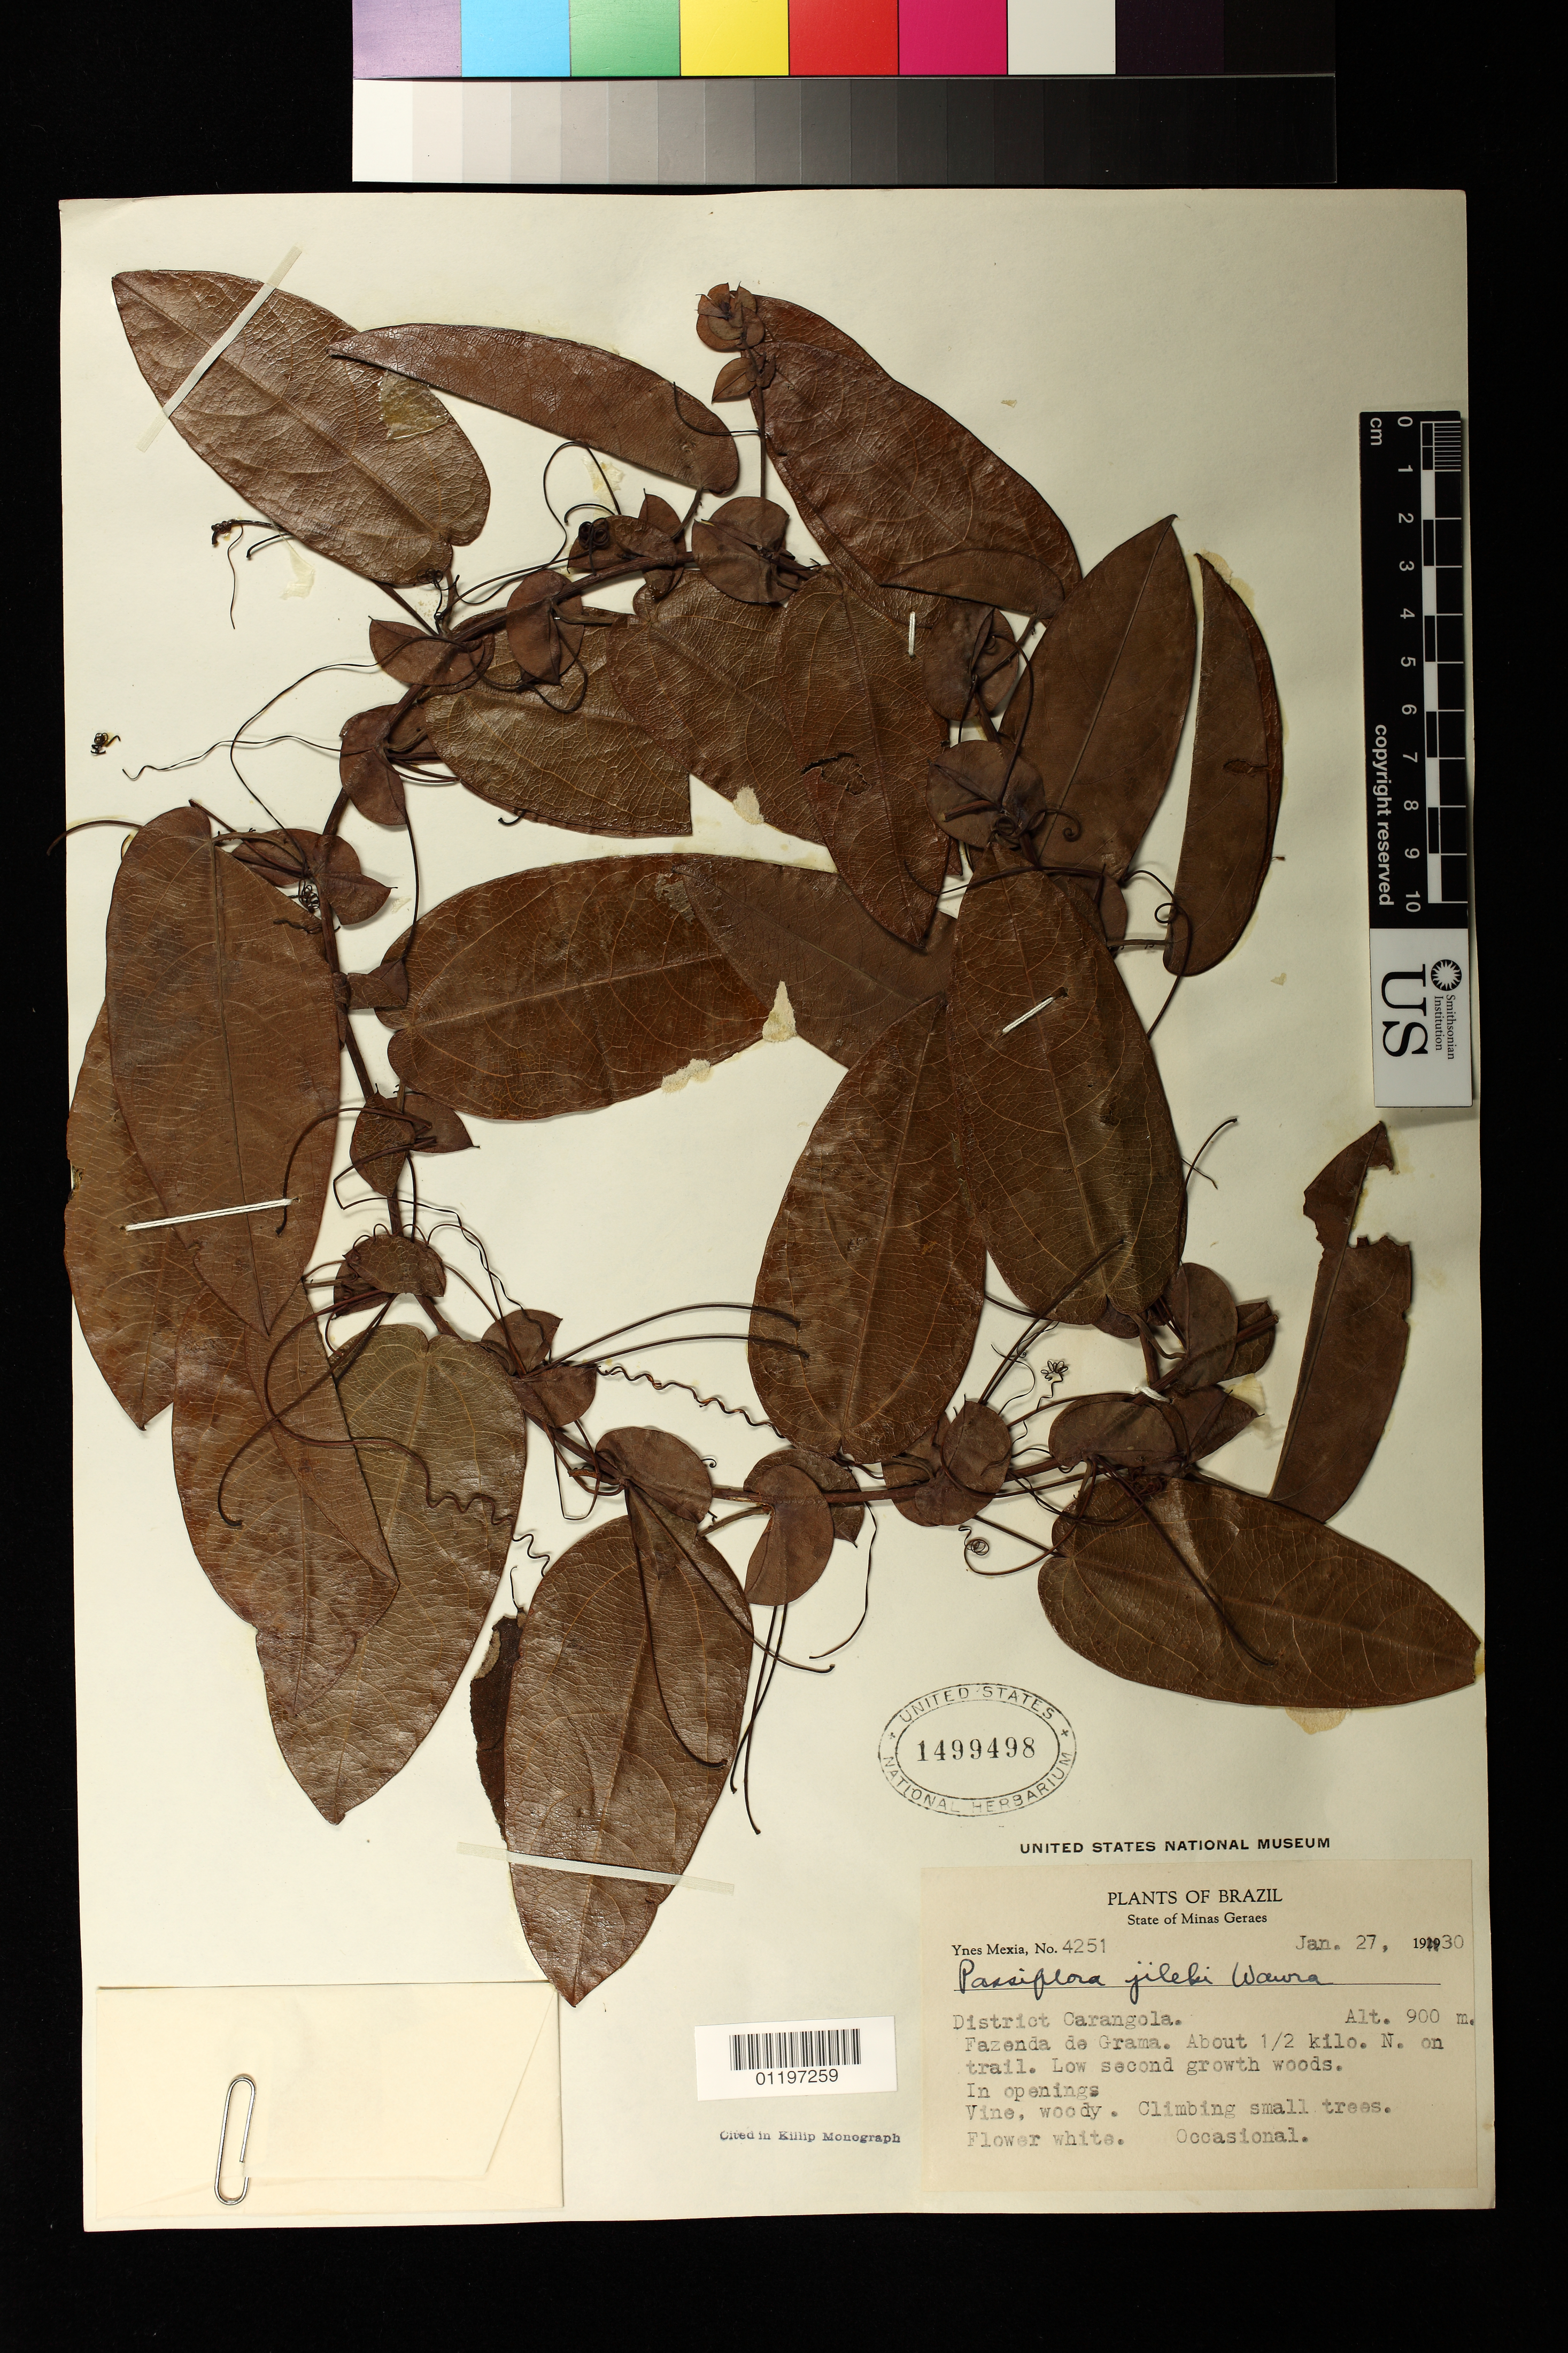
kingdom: Plantae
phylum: Tracheophyta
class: Magnoliopsida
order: Malpighiales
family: Passifloraceae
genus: Passiflora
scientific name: Passiflora jilekii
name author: Wawra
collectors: Y. Mexia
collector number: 4251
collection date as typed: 27 Jan 1930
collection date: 1930-01-27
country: Brazil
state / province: Minas Gerais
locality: District Carangola. Fazenda de Grama. About 1/2 km. N. on trail.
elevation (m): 900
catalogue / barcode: US 1499498